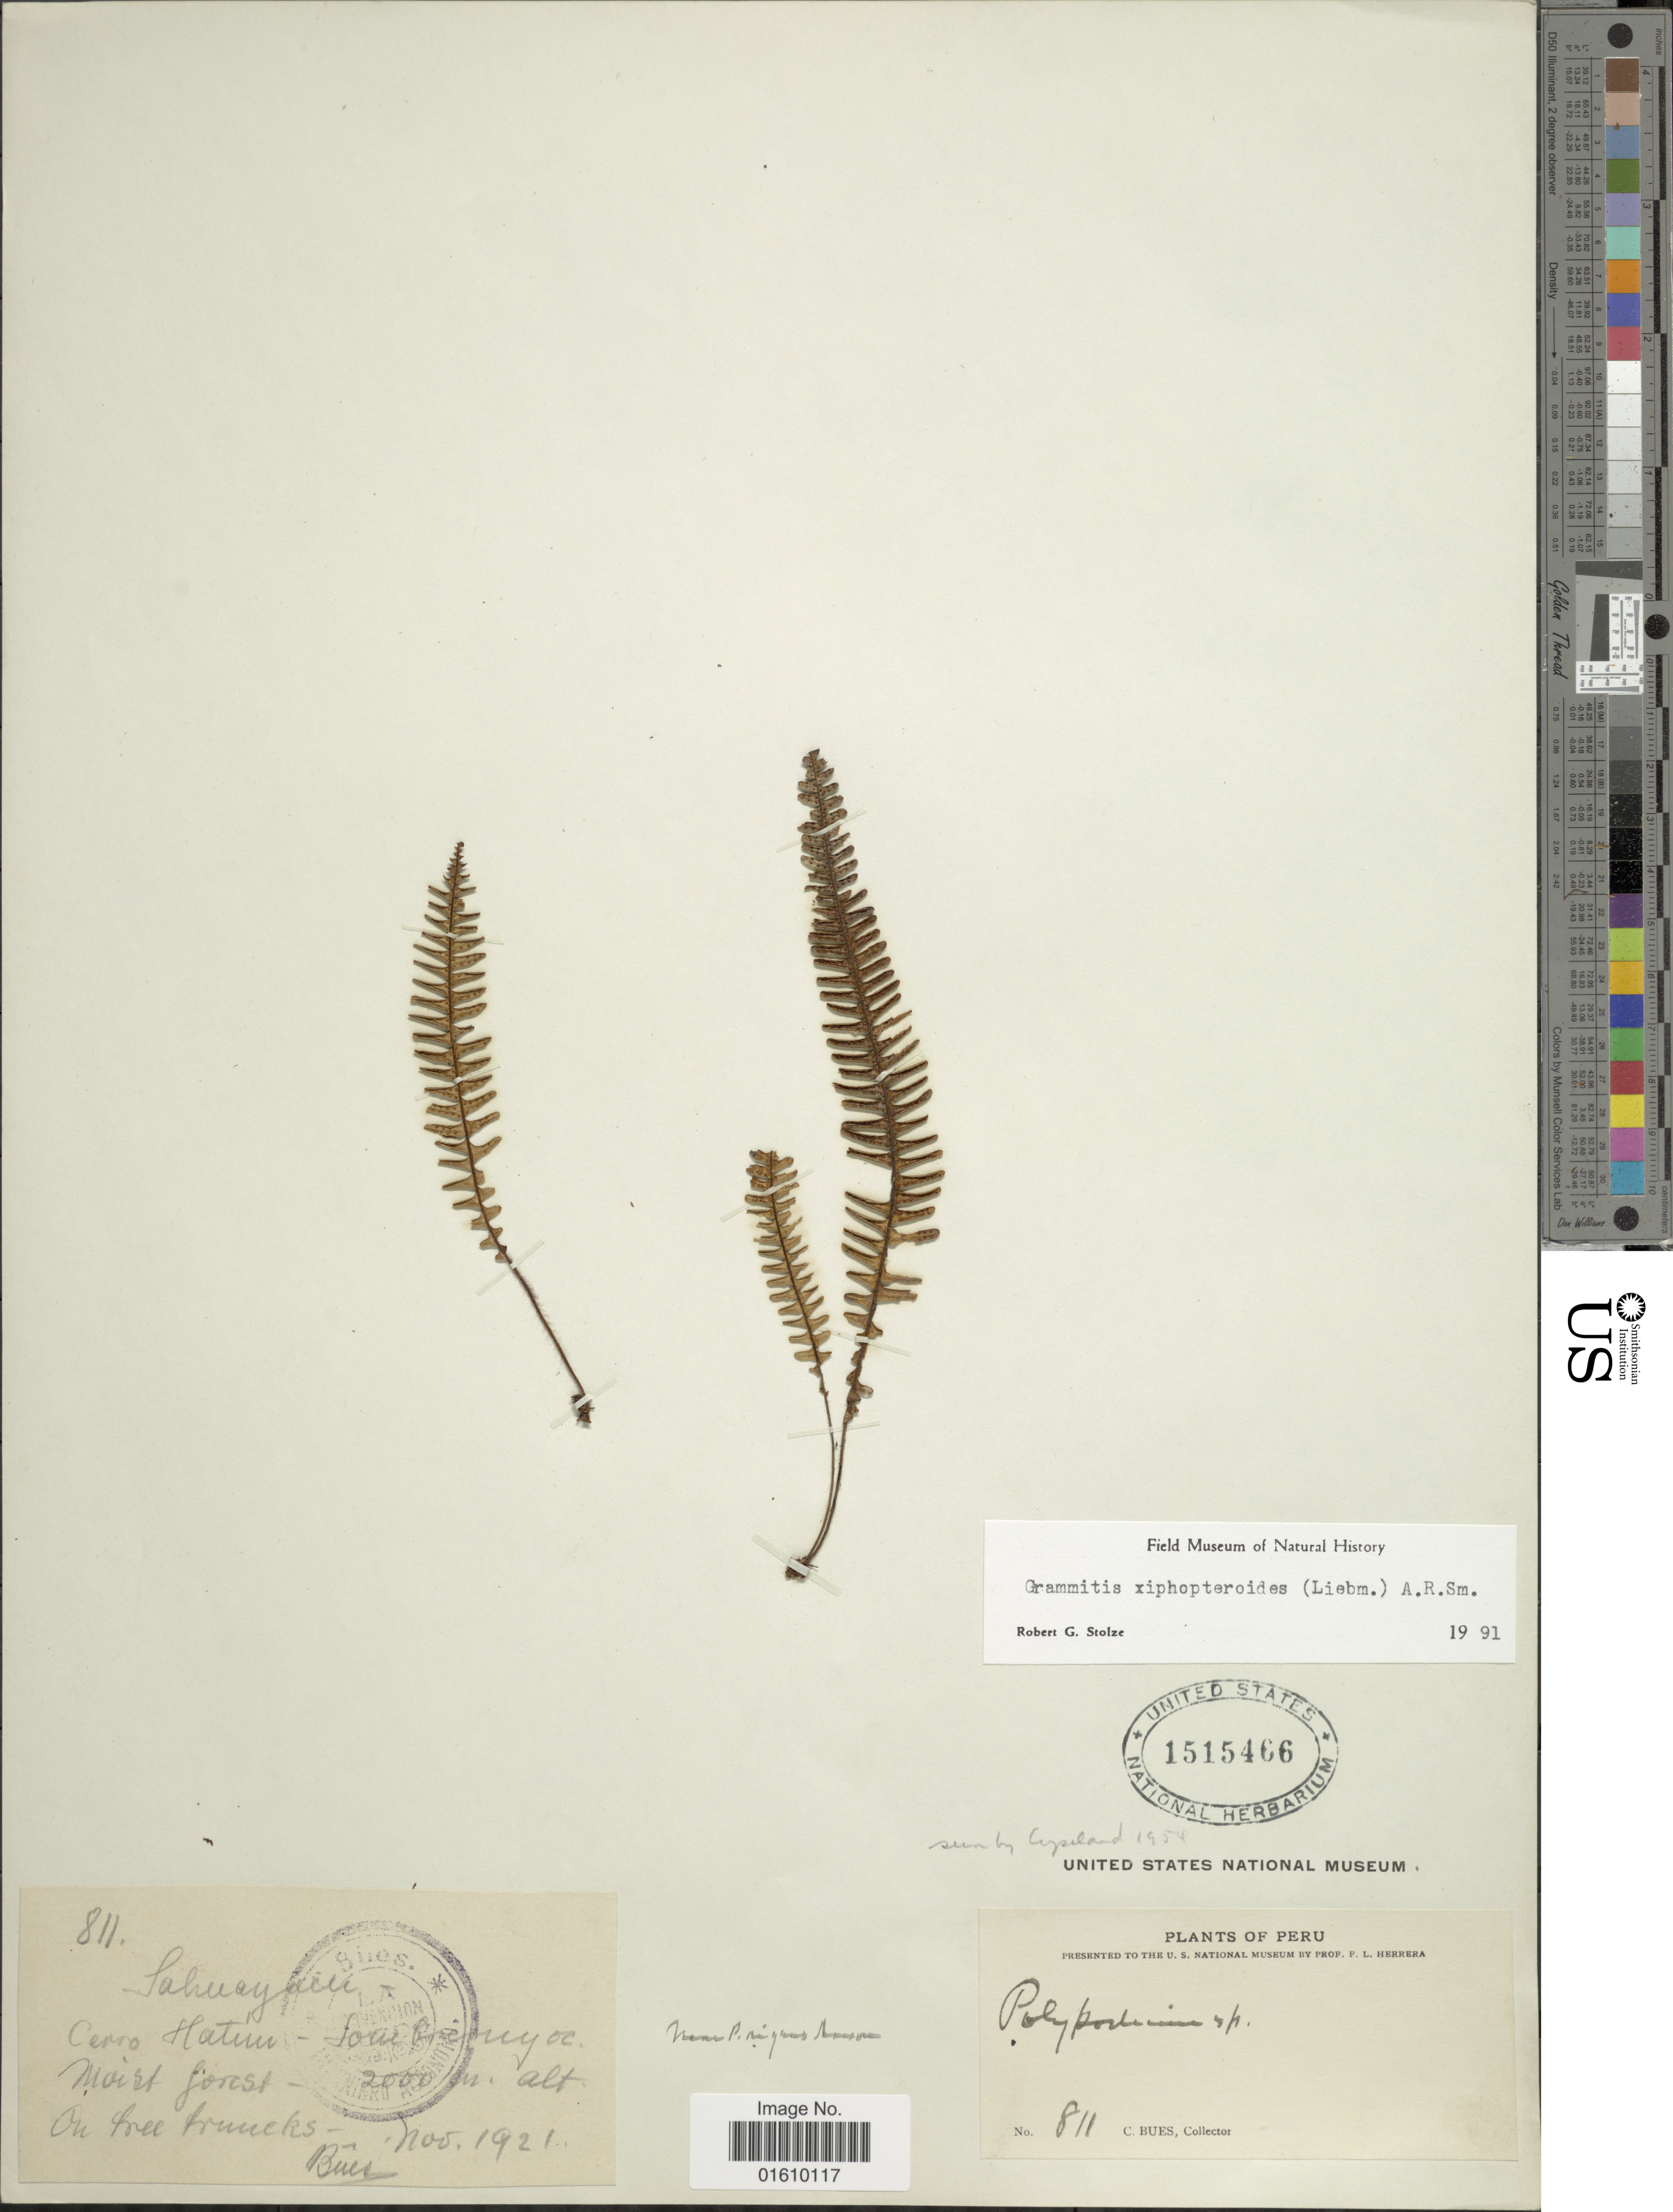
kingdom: Plantae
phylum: Tracheophyta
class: Polypodiopsida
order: Polypodiales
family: Polypodiaceae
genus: Melpomene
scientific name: Melpomene xiphopteroides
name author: (Liebm.) A.R. Sm. & R.C. Moran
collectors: C. Bues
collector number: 811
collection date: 1921-11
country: Peru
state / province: Cusco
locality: Sahuayacu. Cerro Hatún - Sombreruyoc. Moist Forest on tree trunks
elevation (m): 2000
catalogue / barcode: US 1515466